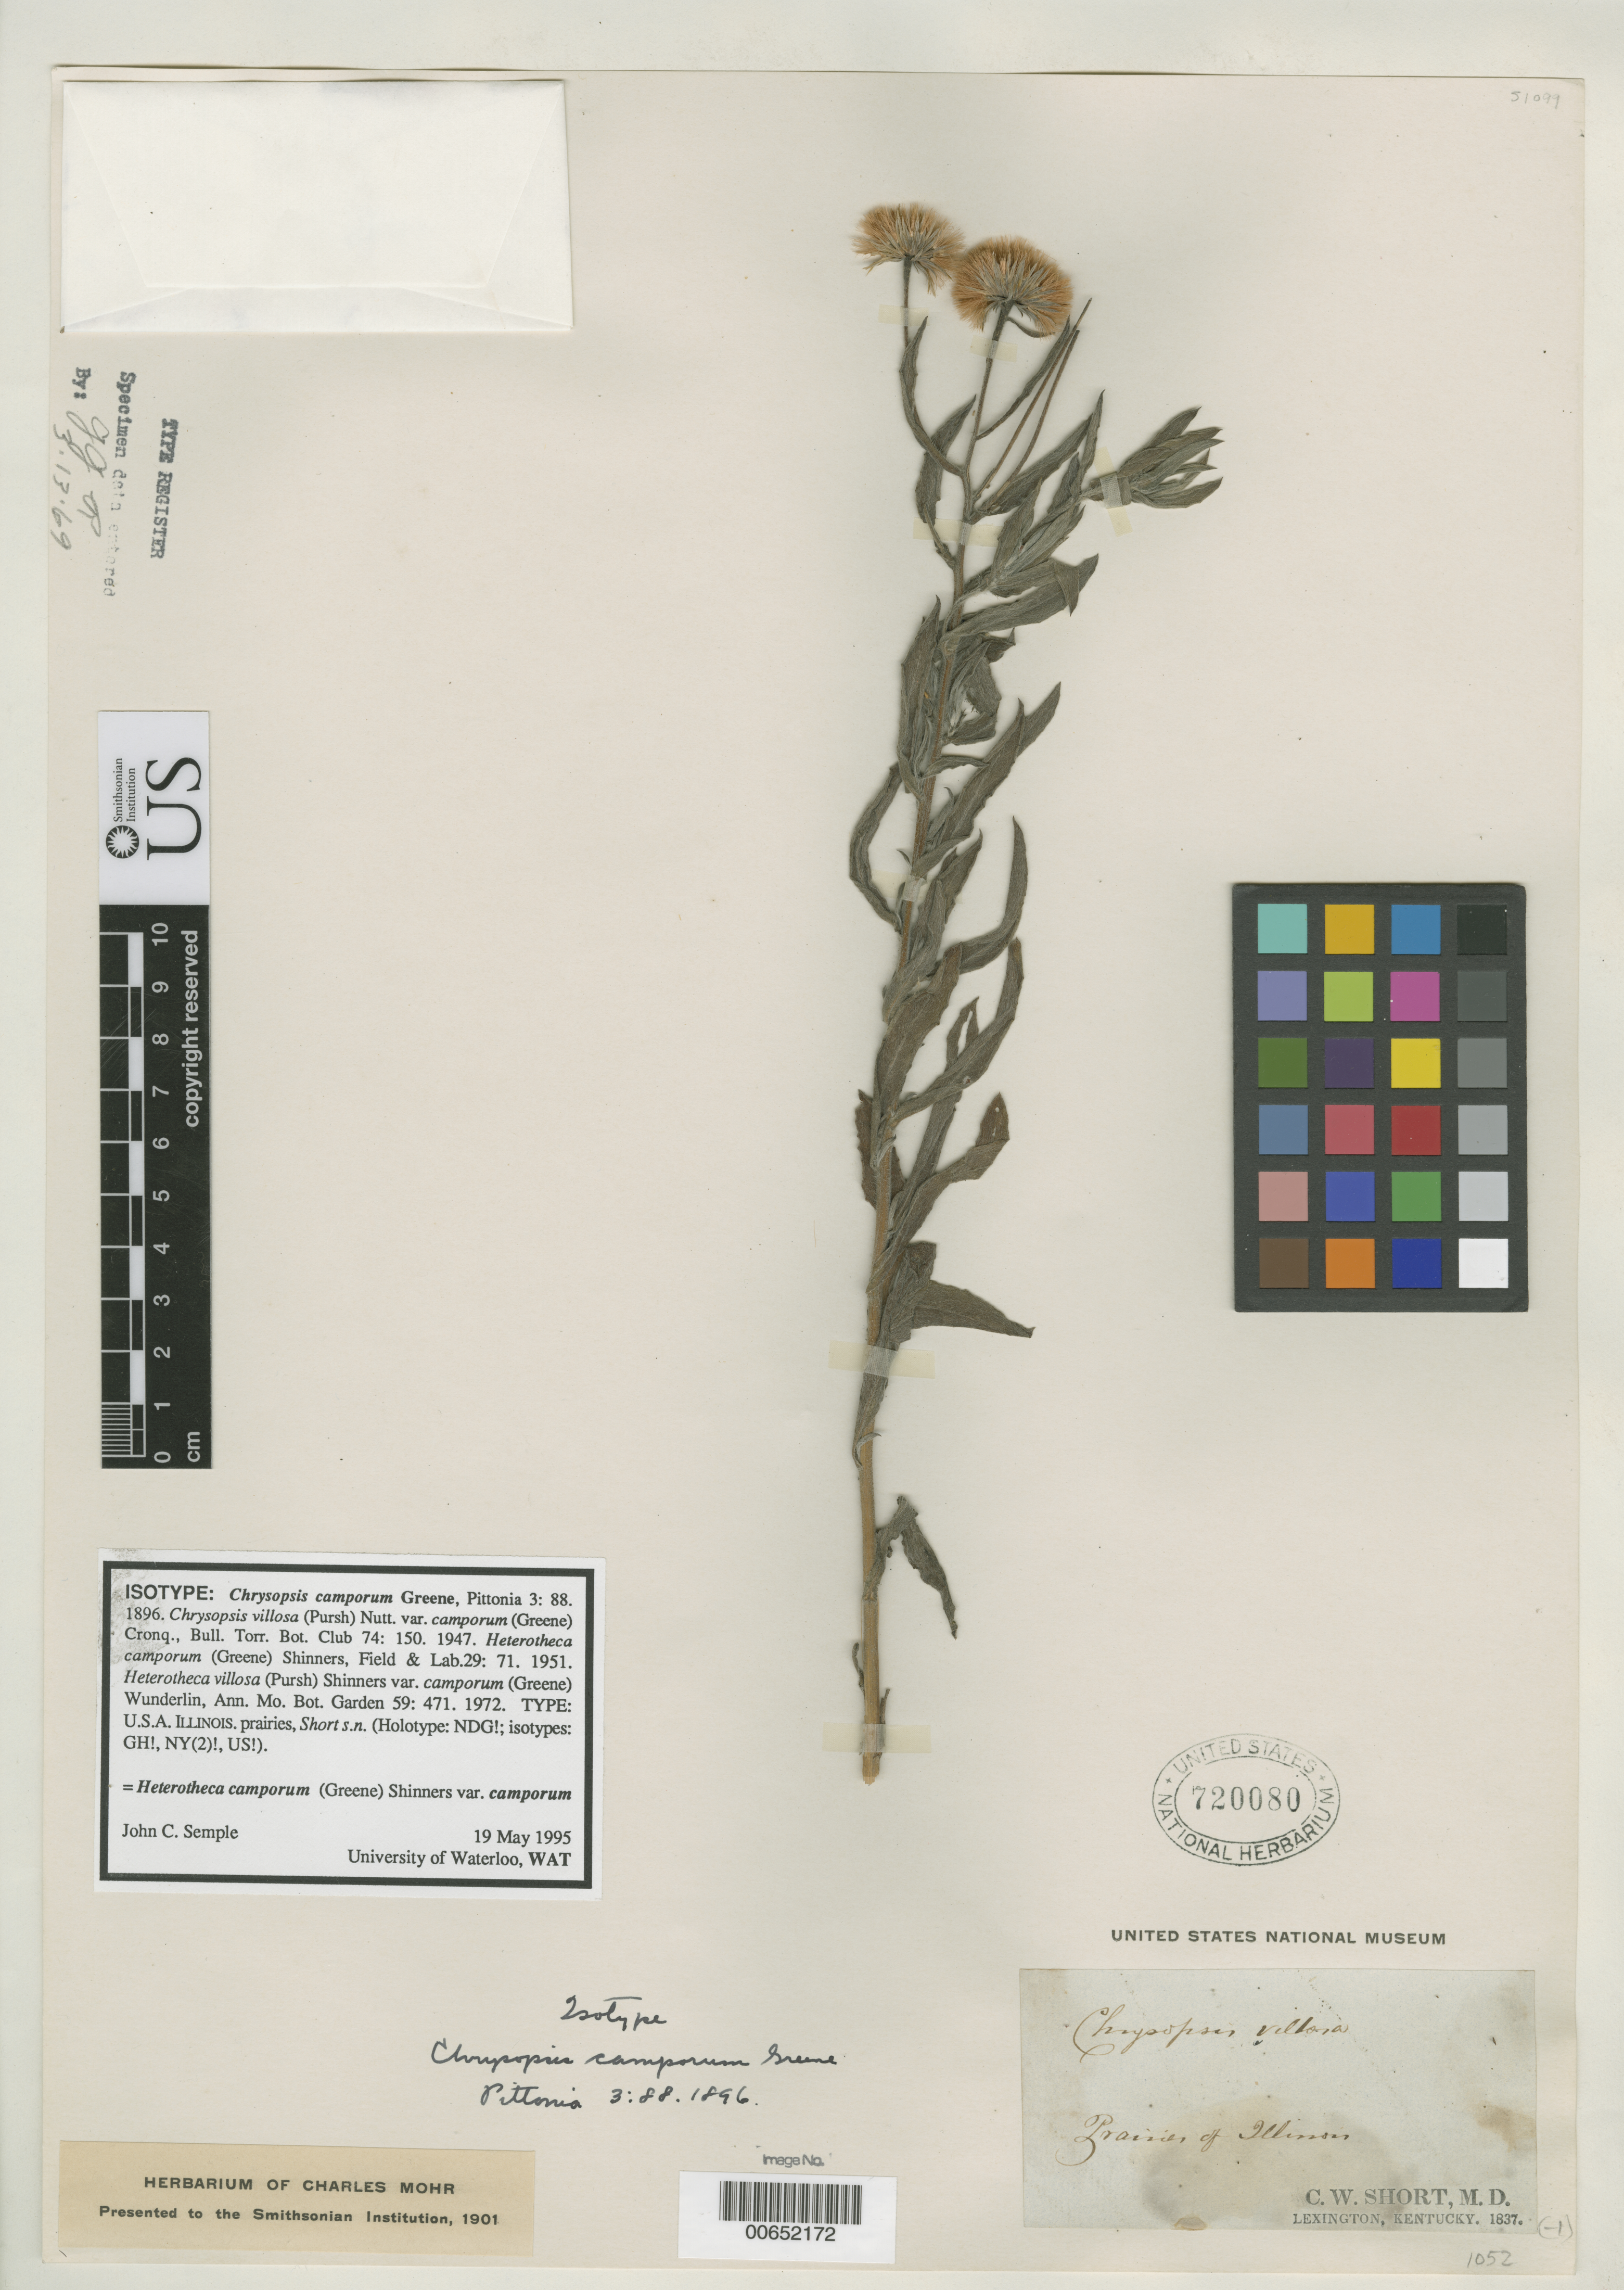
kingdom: Plantae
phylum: Tracheophyta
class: Magnoliopsida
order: Asterales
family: Asteraceae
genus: Chrysopsis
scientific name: Chrysopsis camporum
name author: Greene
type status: Isotype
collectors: C. W. Short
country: United States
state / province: Illinois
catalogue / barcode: US 720080